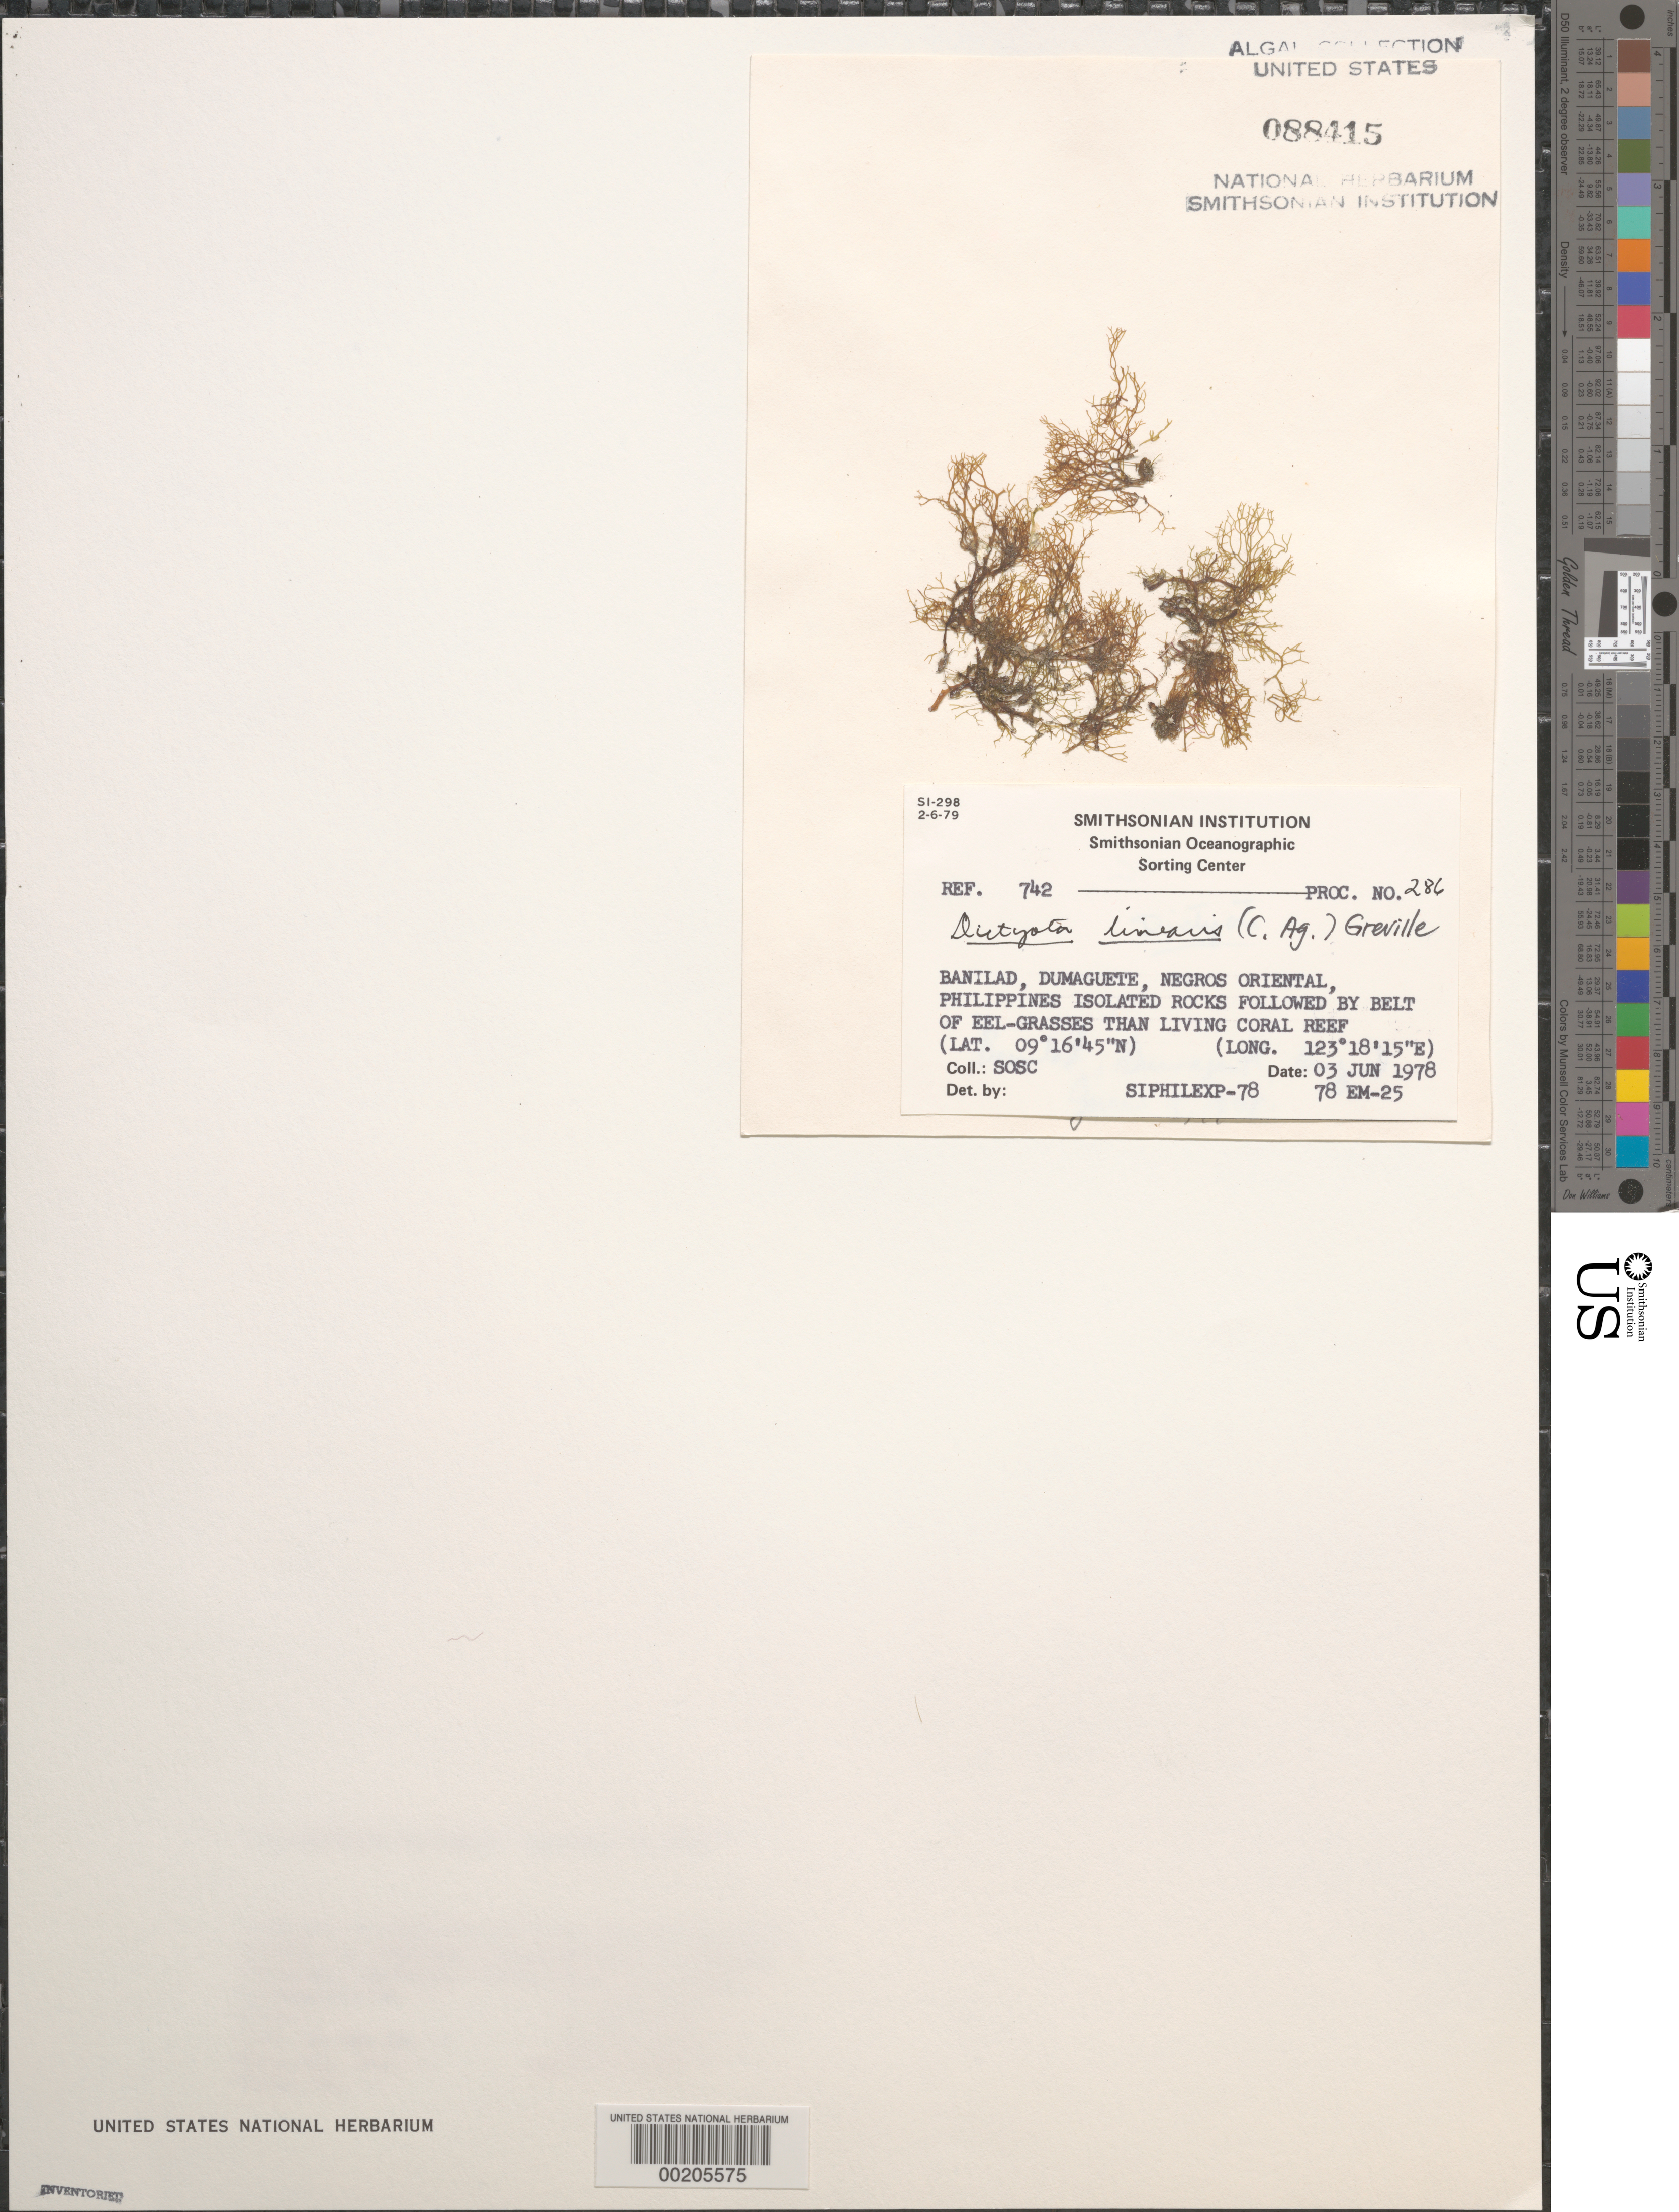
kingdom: Chromista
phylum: Ochrophyta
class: Phaeophyceae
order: Dictyotales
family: Dictyotaceae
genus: Dictyota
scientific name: Dictyota linearis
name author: (C. Agardh) Grev.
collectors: SOSC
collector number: Station 78 Em-25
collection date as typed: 03 Jun 1978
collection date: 1978-06-03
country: Philippines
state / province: Central Visayas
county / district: Negros Oriental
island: Negros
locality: Banilad, Dumaguete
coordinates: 09 16'45"N, 123 18'15"E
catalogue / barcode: US 88415